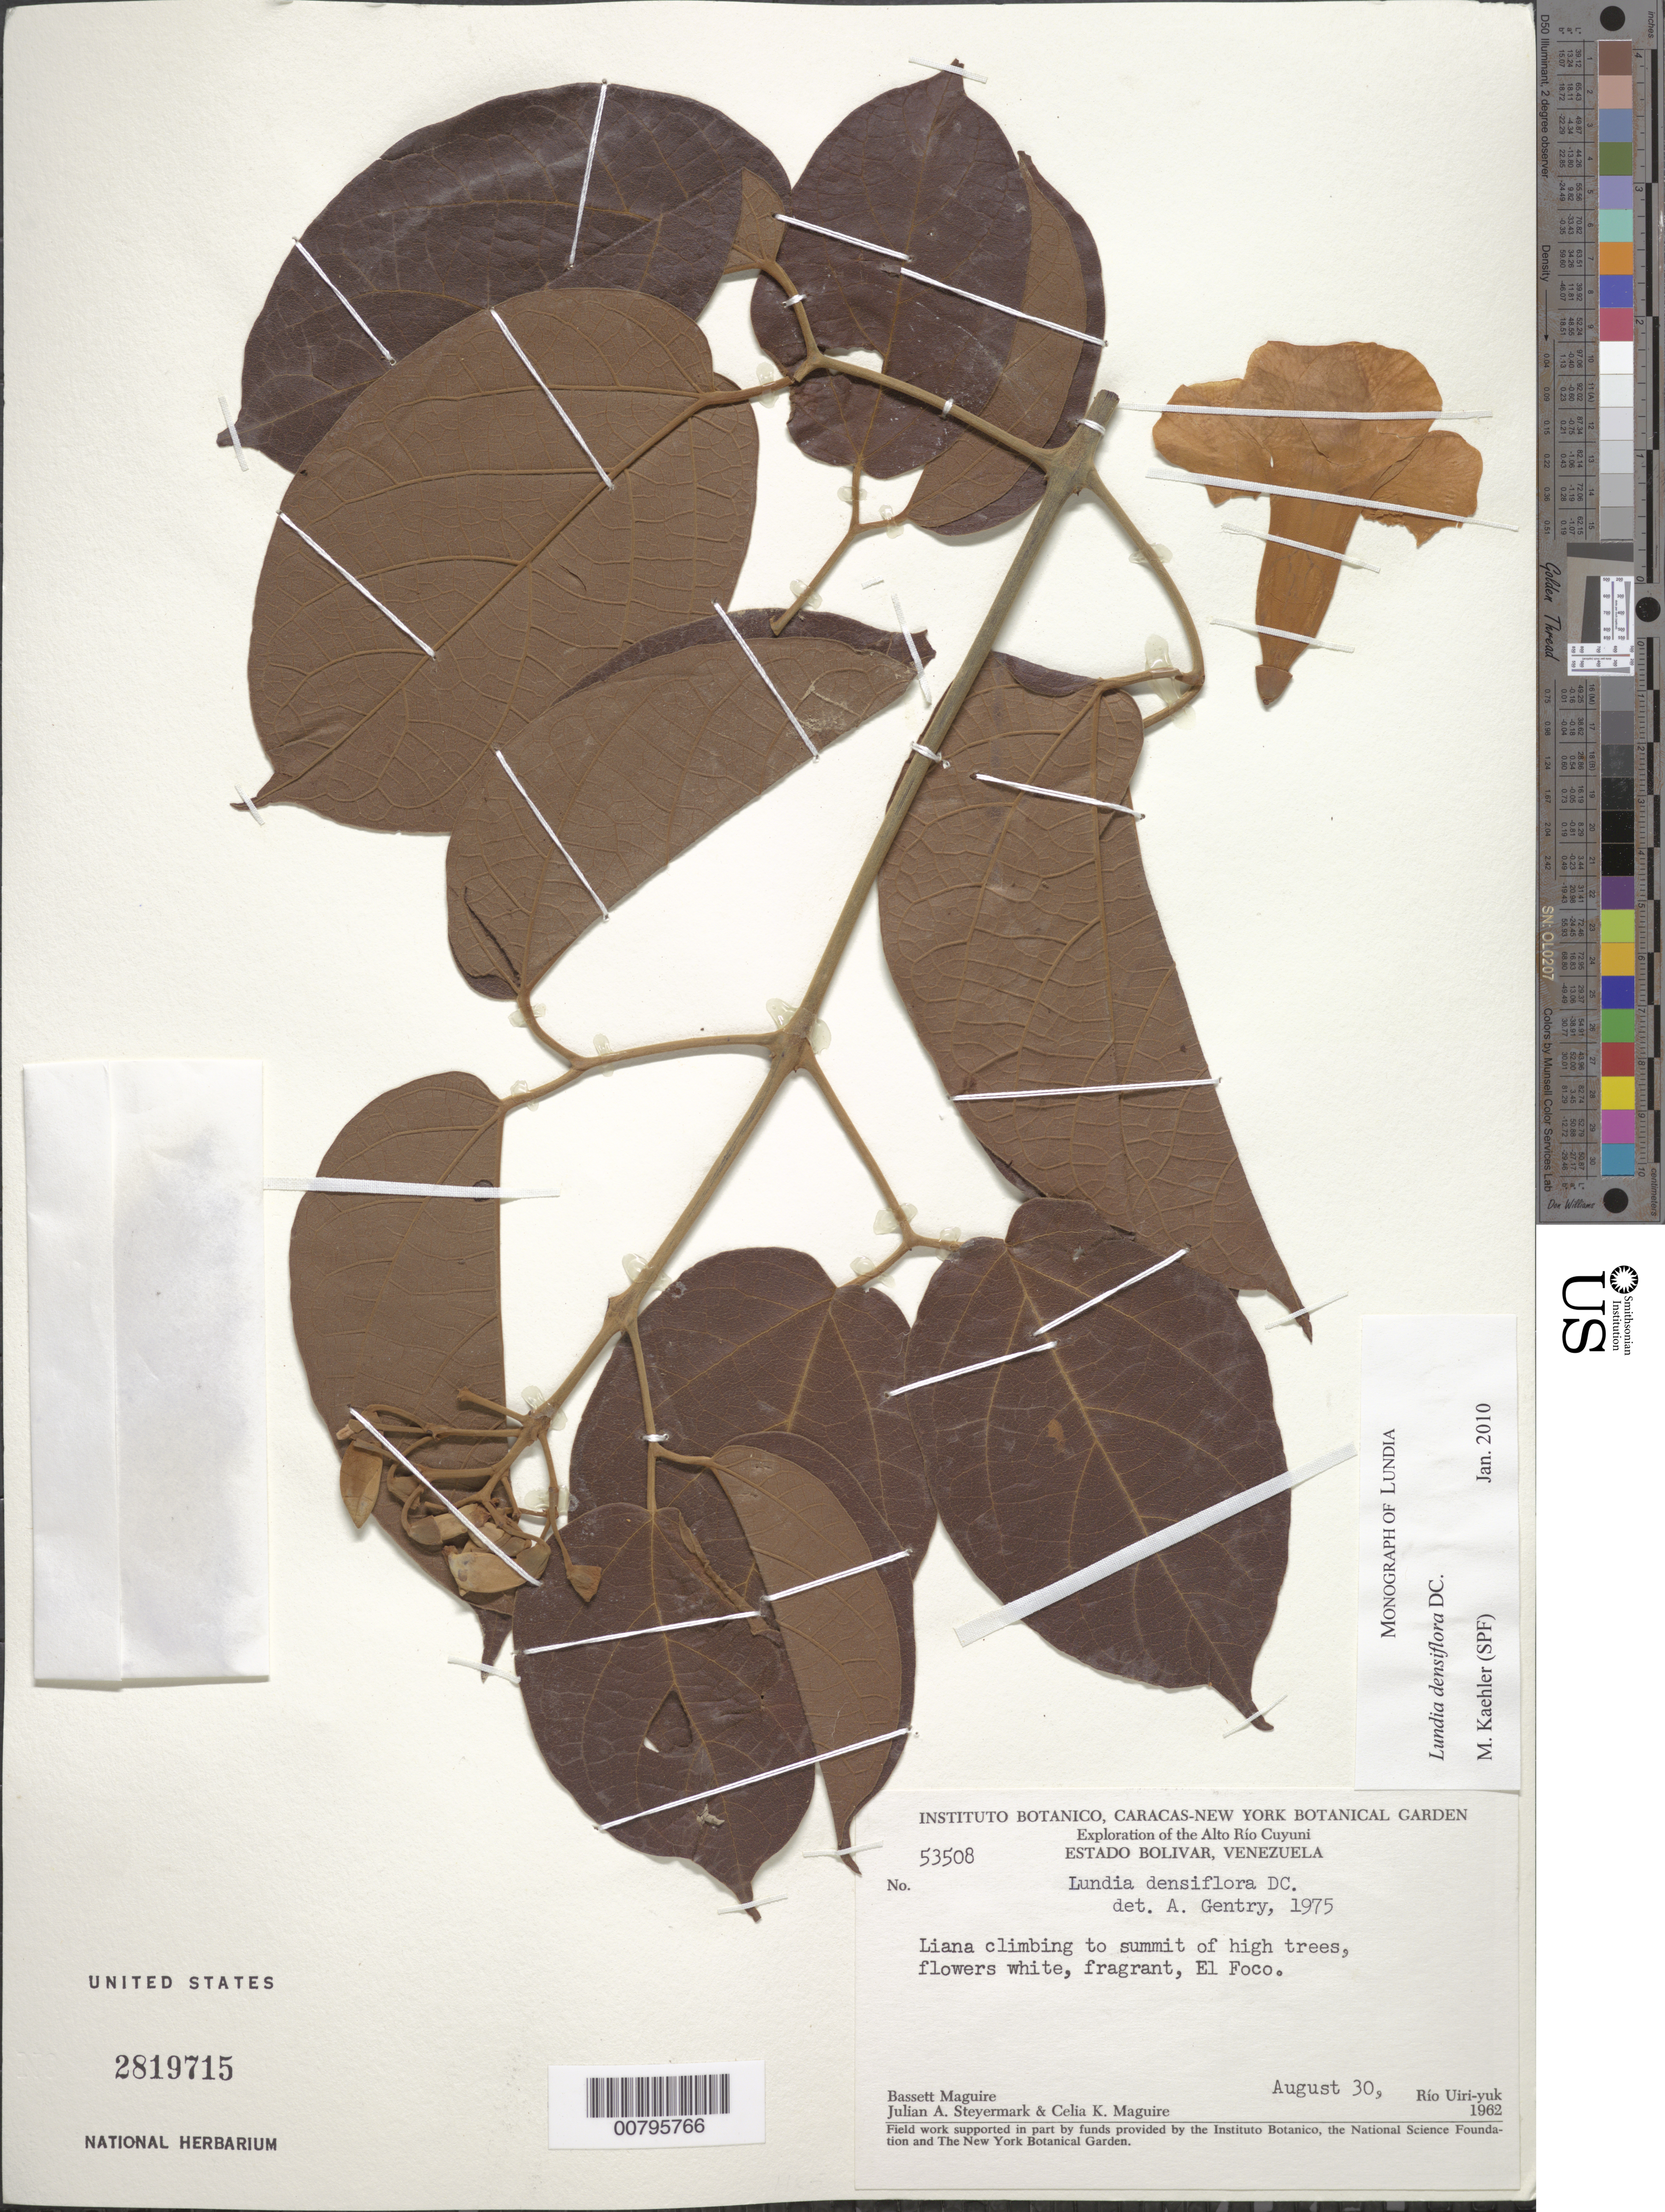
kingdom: Plantae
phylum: Tracheophyta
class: Magnoliopsida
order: Lamiales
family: Bignoniaceae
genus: Lundia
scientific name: Lundia densiflora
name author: DC.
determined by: Gentry, A. H.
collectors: B. Maguire, J. Steyermark & C. K. Maguire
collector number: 53508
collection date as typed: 29-Aug-62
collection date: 1962-08-29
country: Venezuela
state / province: Bolívar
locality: Alto Río Cuyuni, El Foco, Río Uiri-yuk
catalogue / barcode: US 2819715